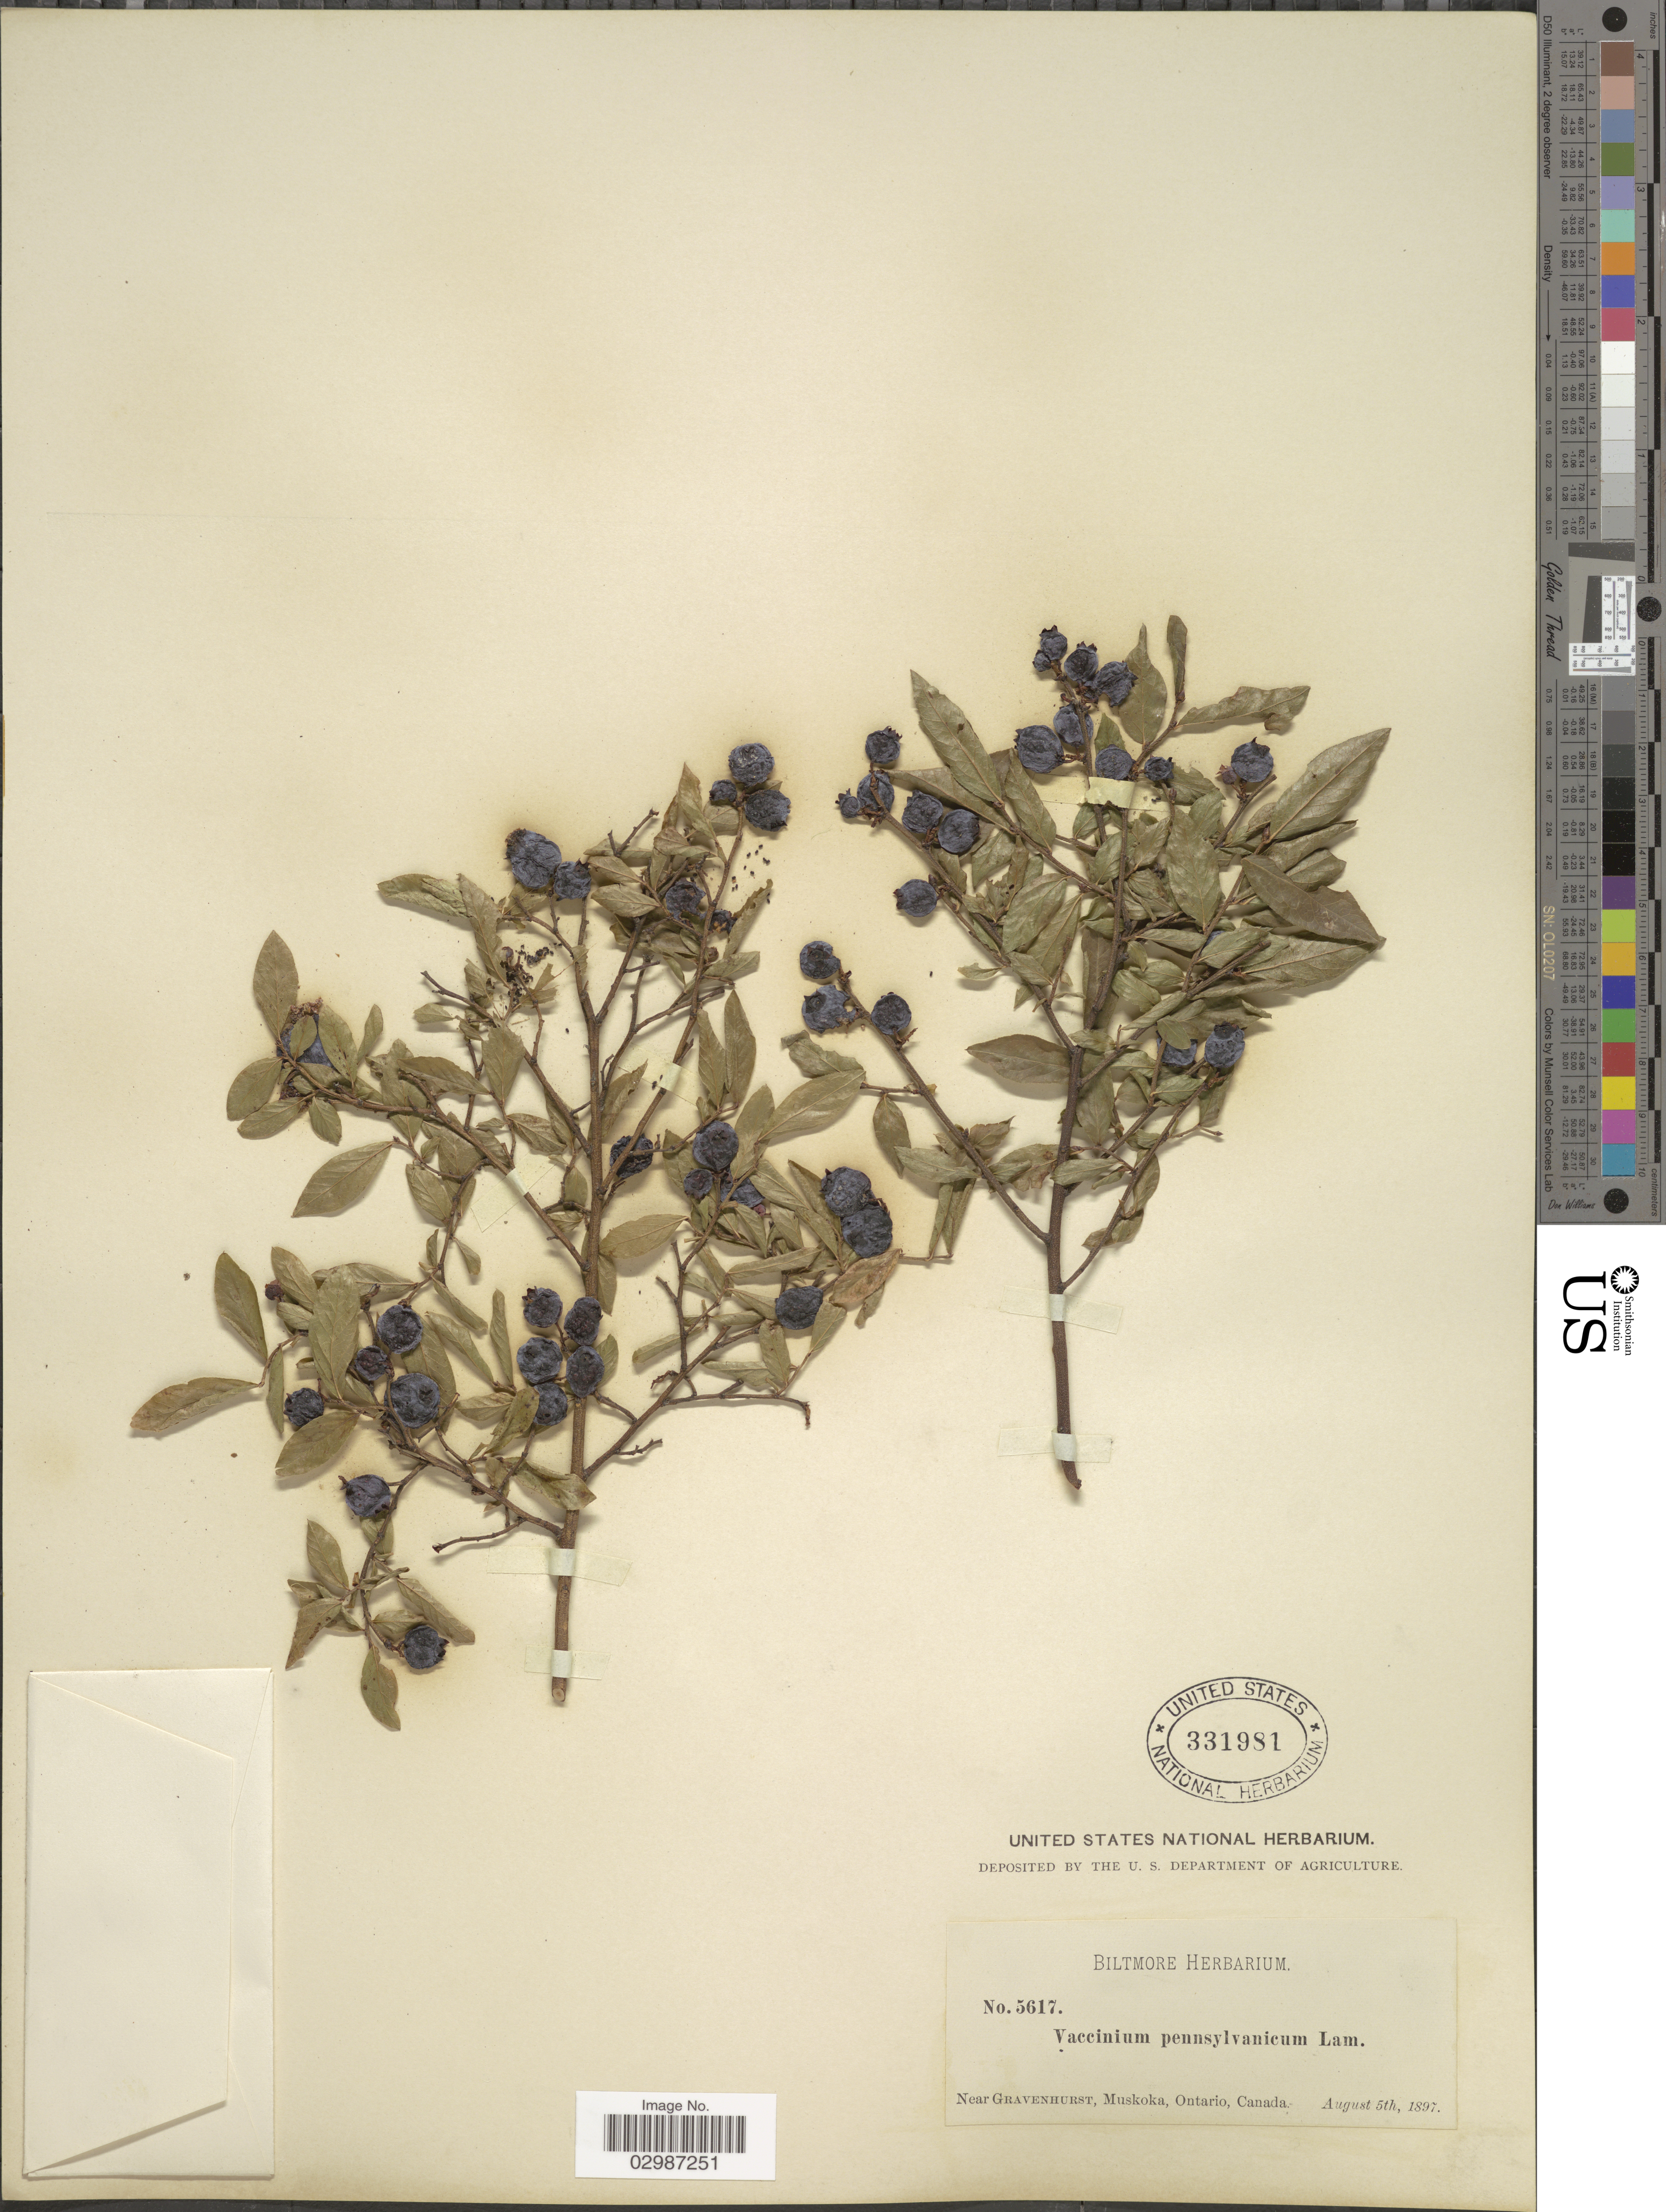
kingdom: Plantae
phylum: Tracheophyta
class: Magnoliopsida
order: Ericales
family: Ericaceae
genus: Vaccinium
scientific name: Vaccinium angustifolium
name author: Aiton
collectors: ex herb. Biltmore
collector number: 5617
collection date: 1897-08-05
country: Canada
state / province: Ontario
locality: Near Gravenhurst, Muskoka.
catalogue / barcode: US 331981